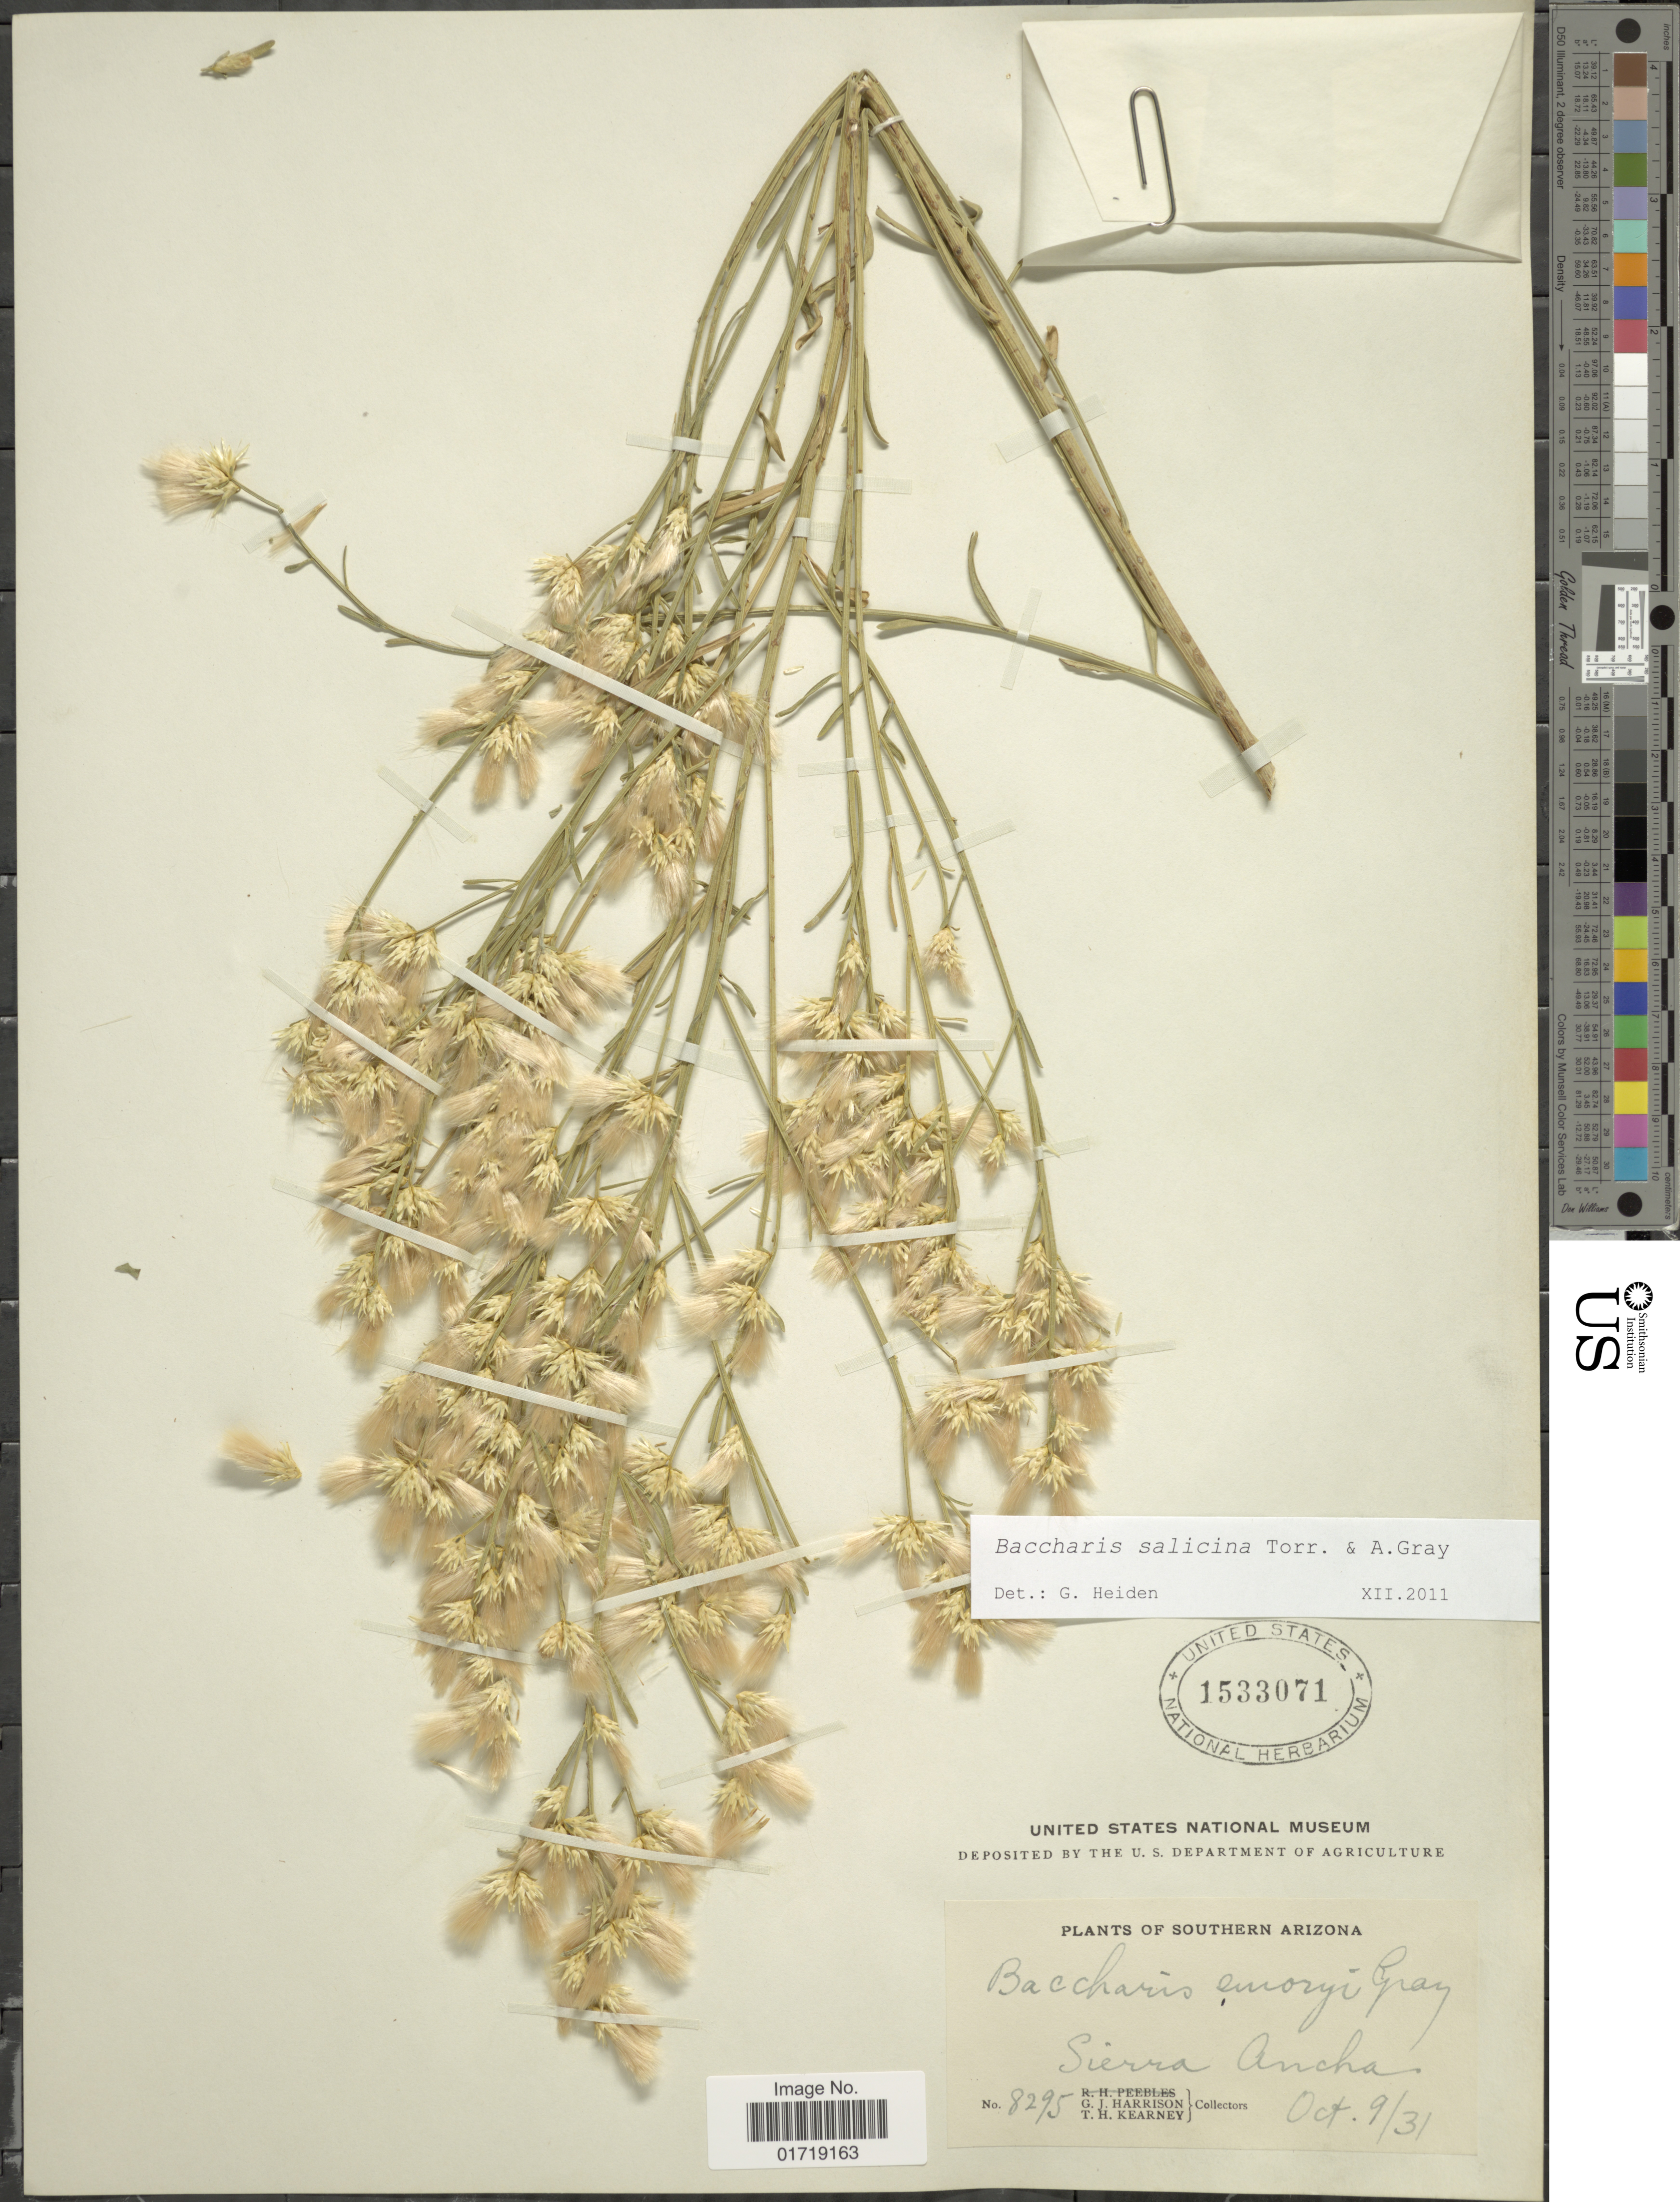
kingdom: Plantae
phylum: Tracheophyta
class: Magnoliopsida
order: Asterales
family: Asteraceae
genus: Baccharis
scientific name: Baccharis salicina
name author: Torr. & A. Gray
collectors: G. J. Harrison & T. H. Kearney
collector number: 8295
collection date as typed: Transcribed d/m/y: 9/10/31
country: United States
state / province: Arizona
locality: Southern Arizona, Sierra Ancha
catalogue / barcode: US 1533071